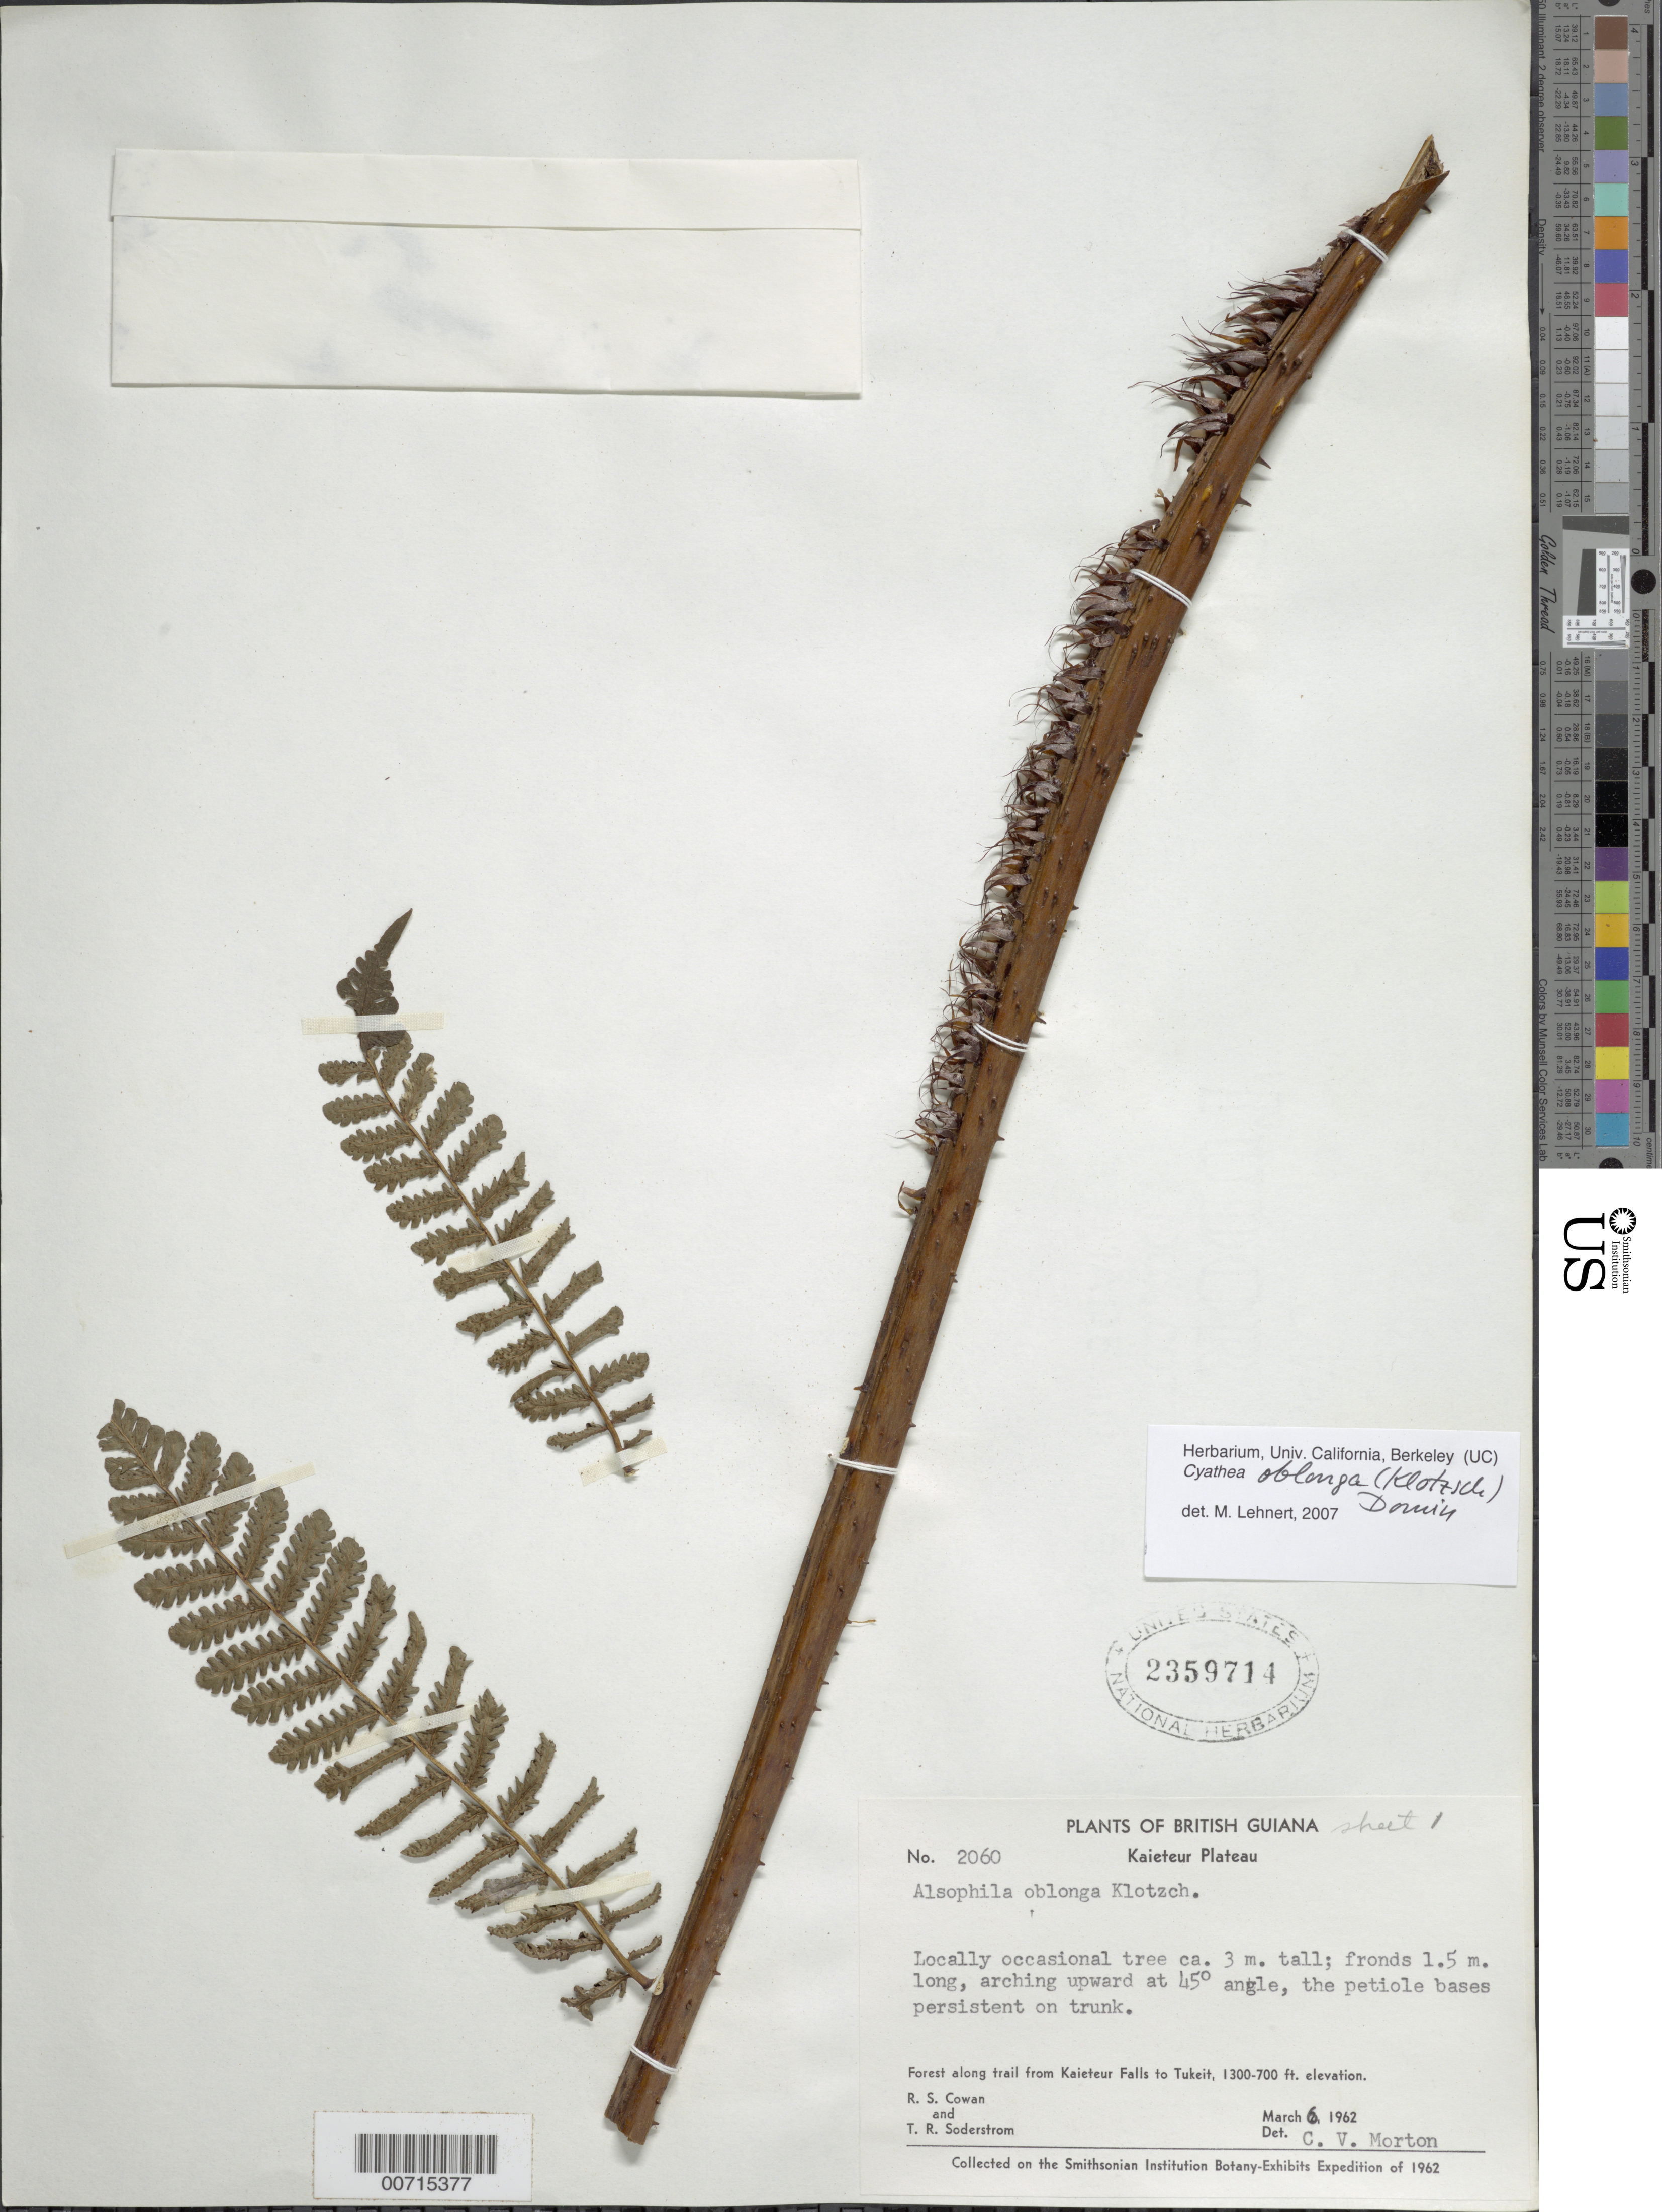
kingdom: Plantae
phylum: Tracheophyta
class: Polypodiopsida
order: Cyatheales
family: Cyatheaceae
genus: Cyathea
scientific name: Cyathea oblonga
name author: (Klotzsch) Domin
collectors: R. S. Cowan & T. R. Soderstrom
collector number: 2060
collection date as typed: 6-Mar-62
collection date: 1962-03-06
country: Guyana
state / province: Potaro-Siparuni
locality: Kaieteur Plateau, trail from Kaieteur Falls to Tukeit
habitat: Forest along trail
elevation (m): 213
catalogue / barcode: US 2359714